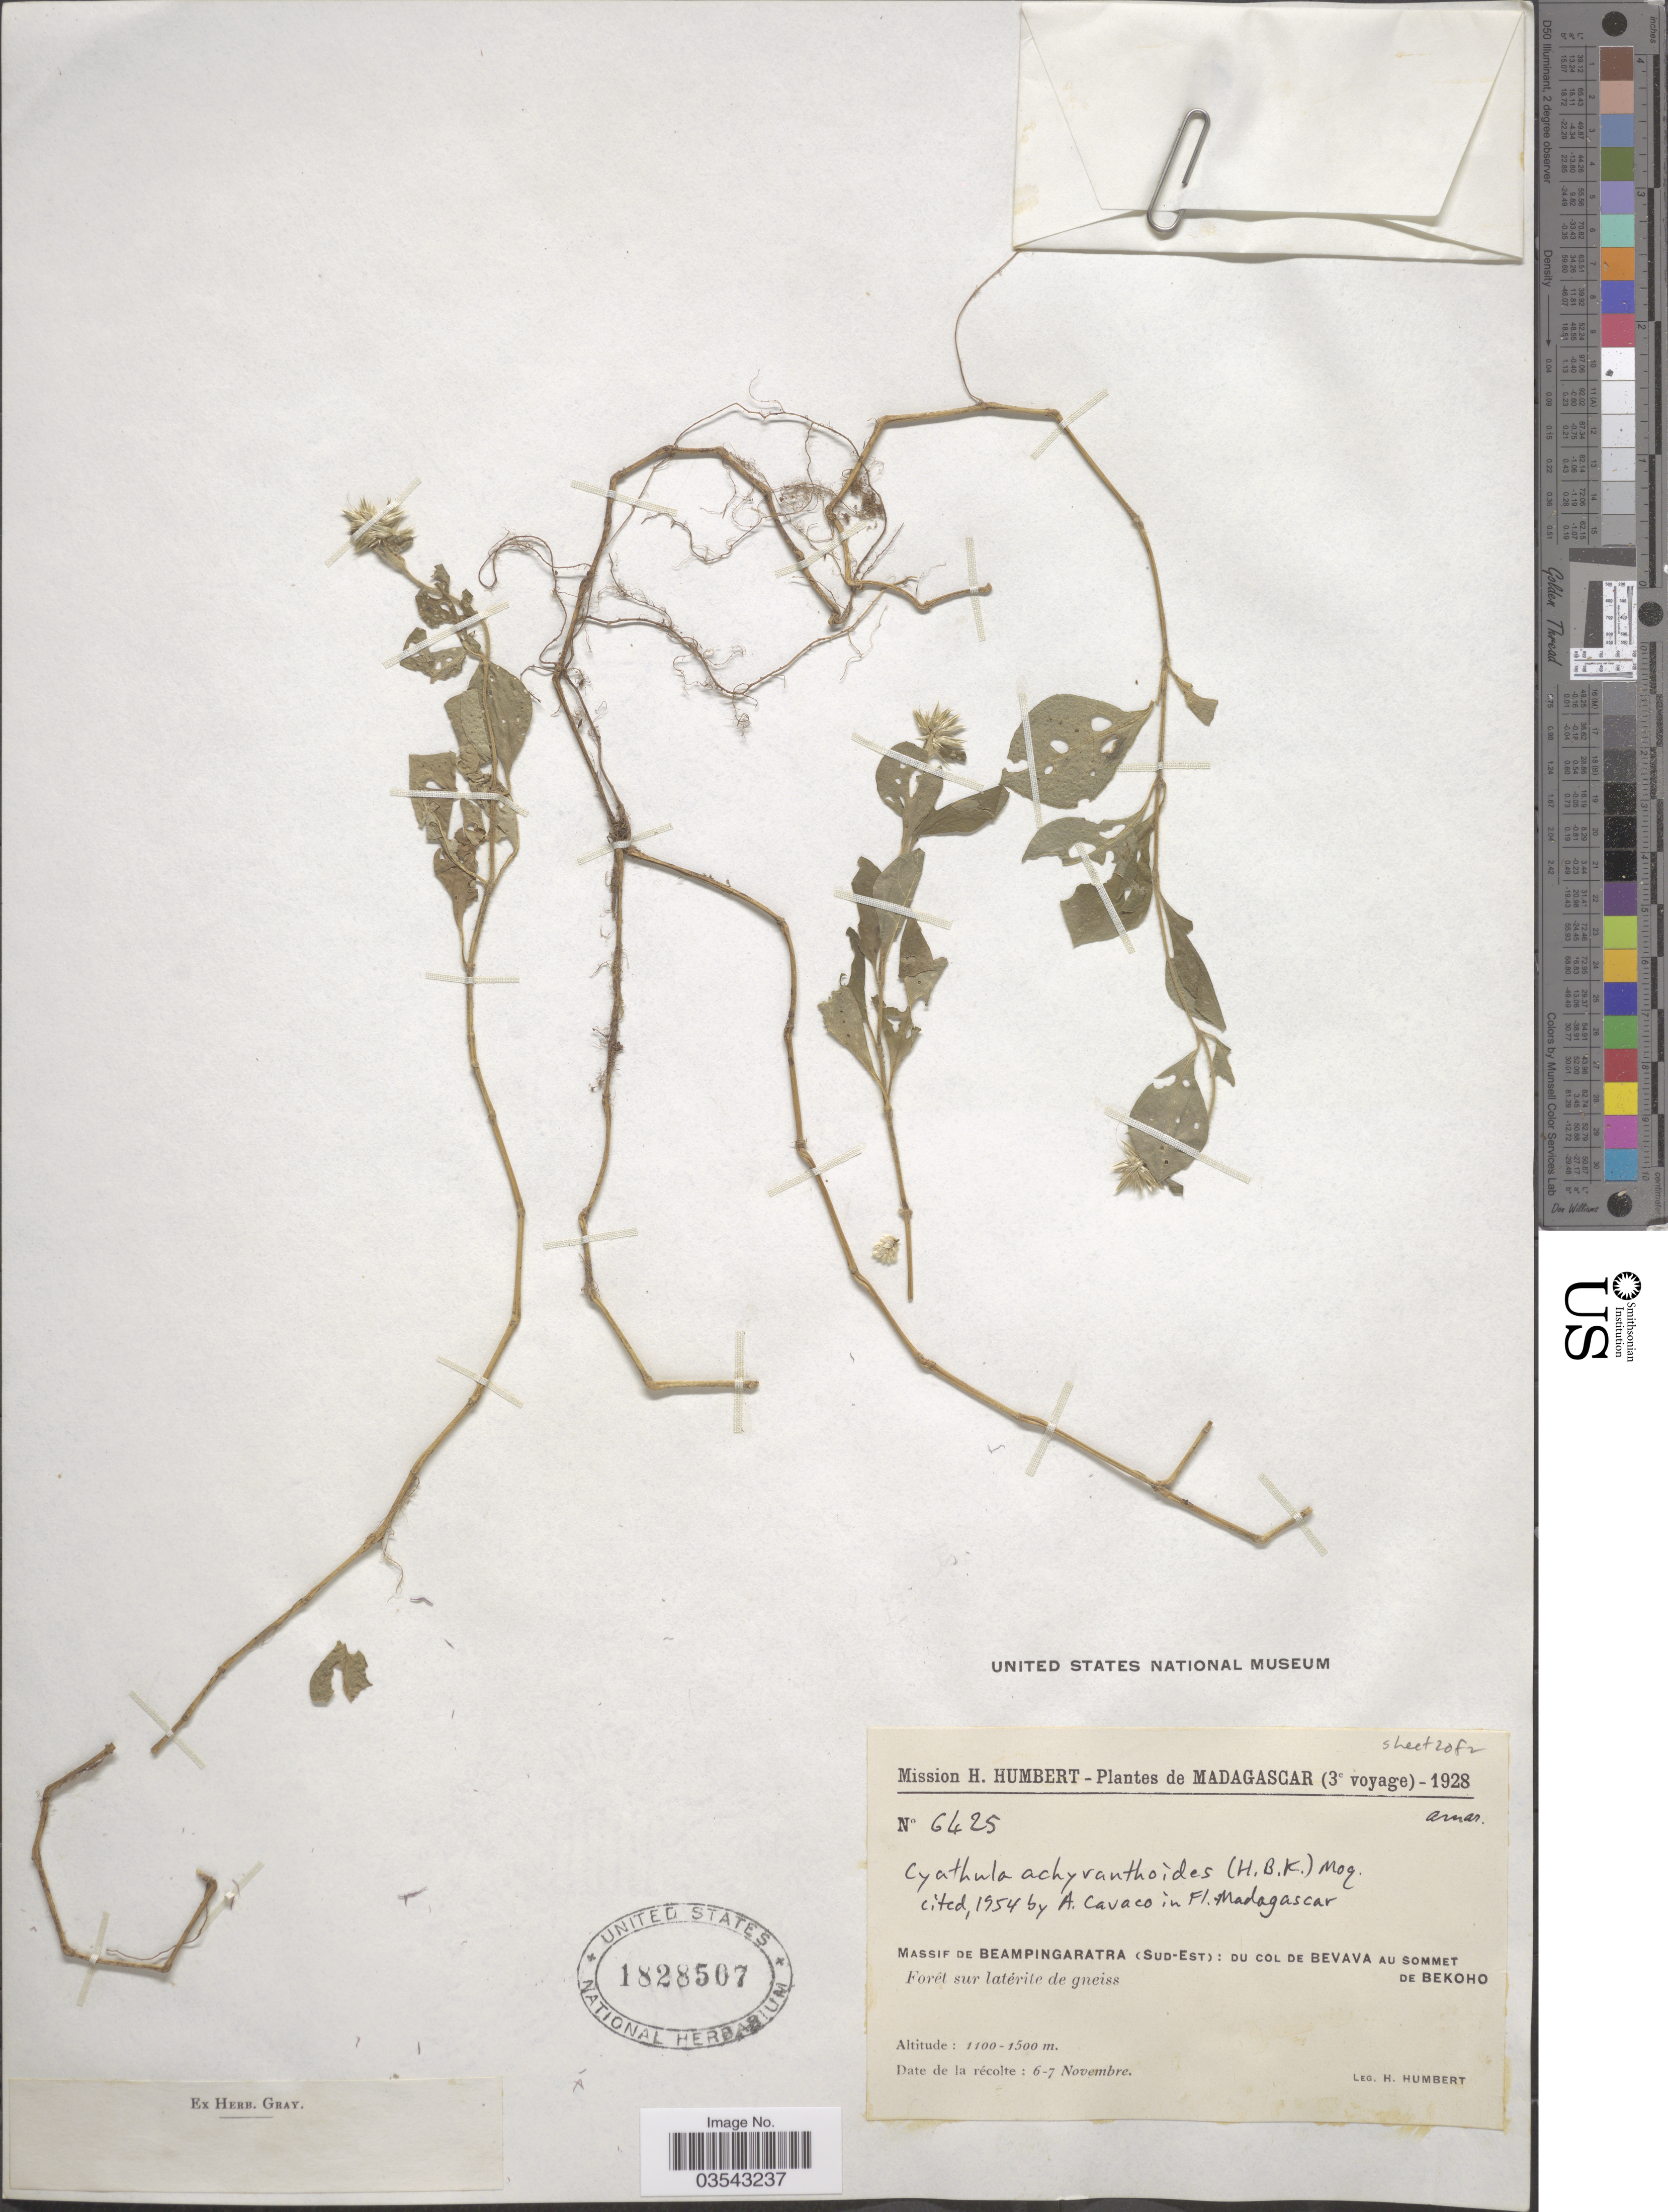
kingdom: Plantae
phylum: Tracheophyta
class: Magnoliopsida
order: Caryophyllales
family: Amaranthaceae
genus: Cyathula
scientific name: Cyathula achyranthoides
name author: (Kunth) Moq.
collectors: H. Humbert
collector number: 6425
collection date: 1928-11-06/1928-11-07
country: Madagascar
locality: Massif de Beampingaratra (Sud-Est): Du Col de Bevava au Sommet de Bekoho.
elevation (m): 1100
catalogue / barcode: US 1828507